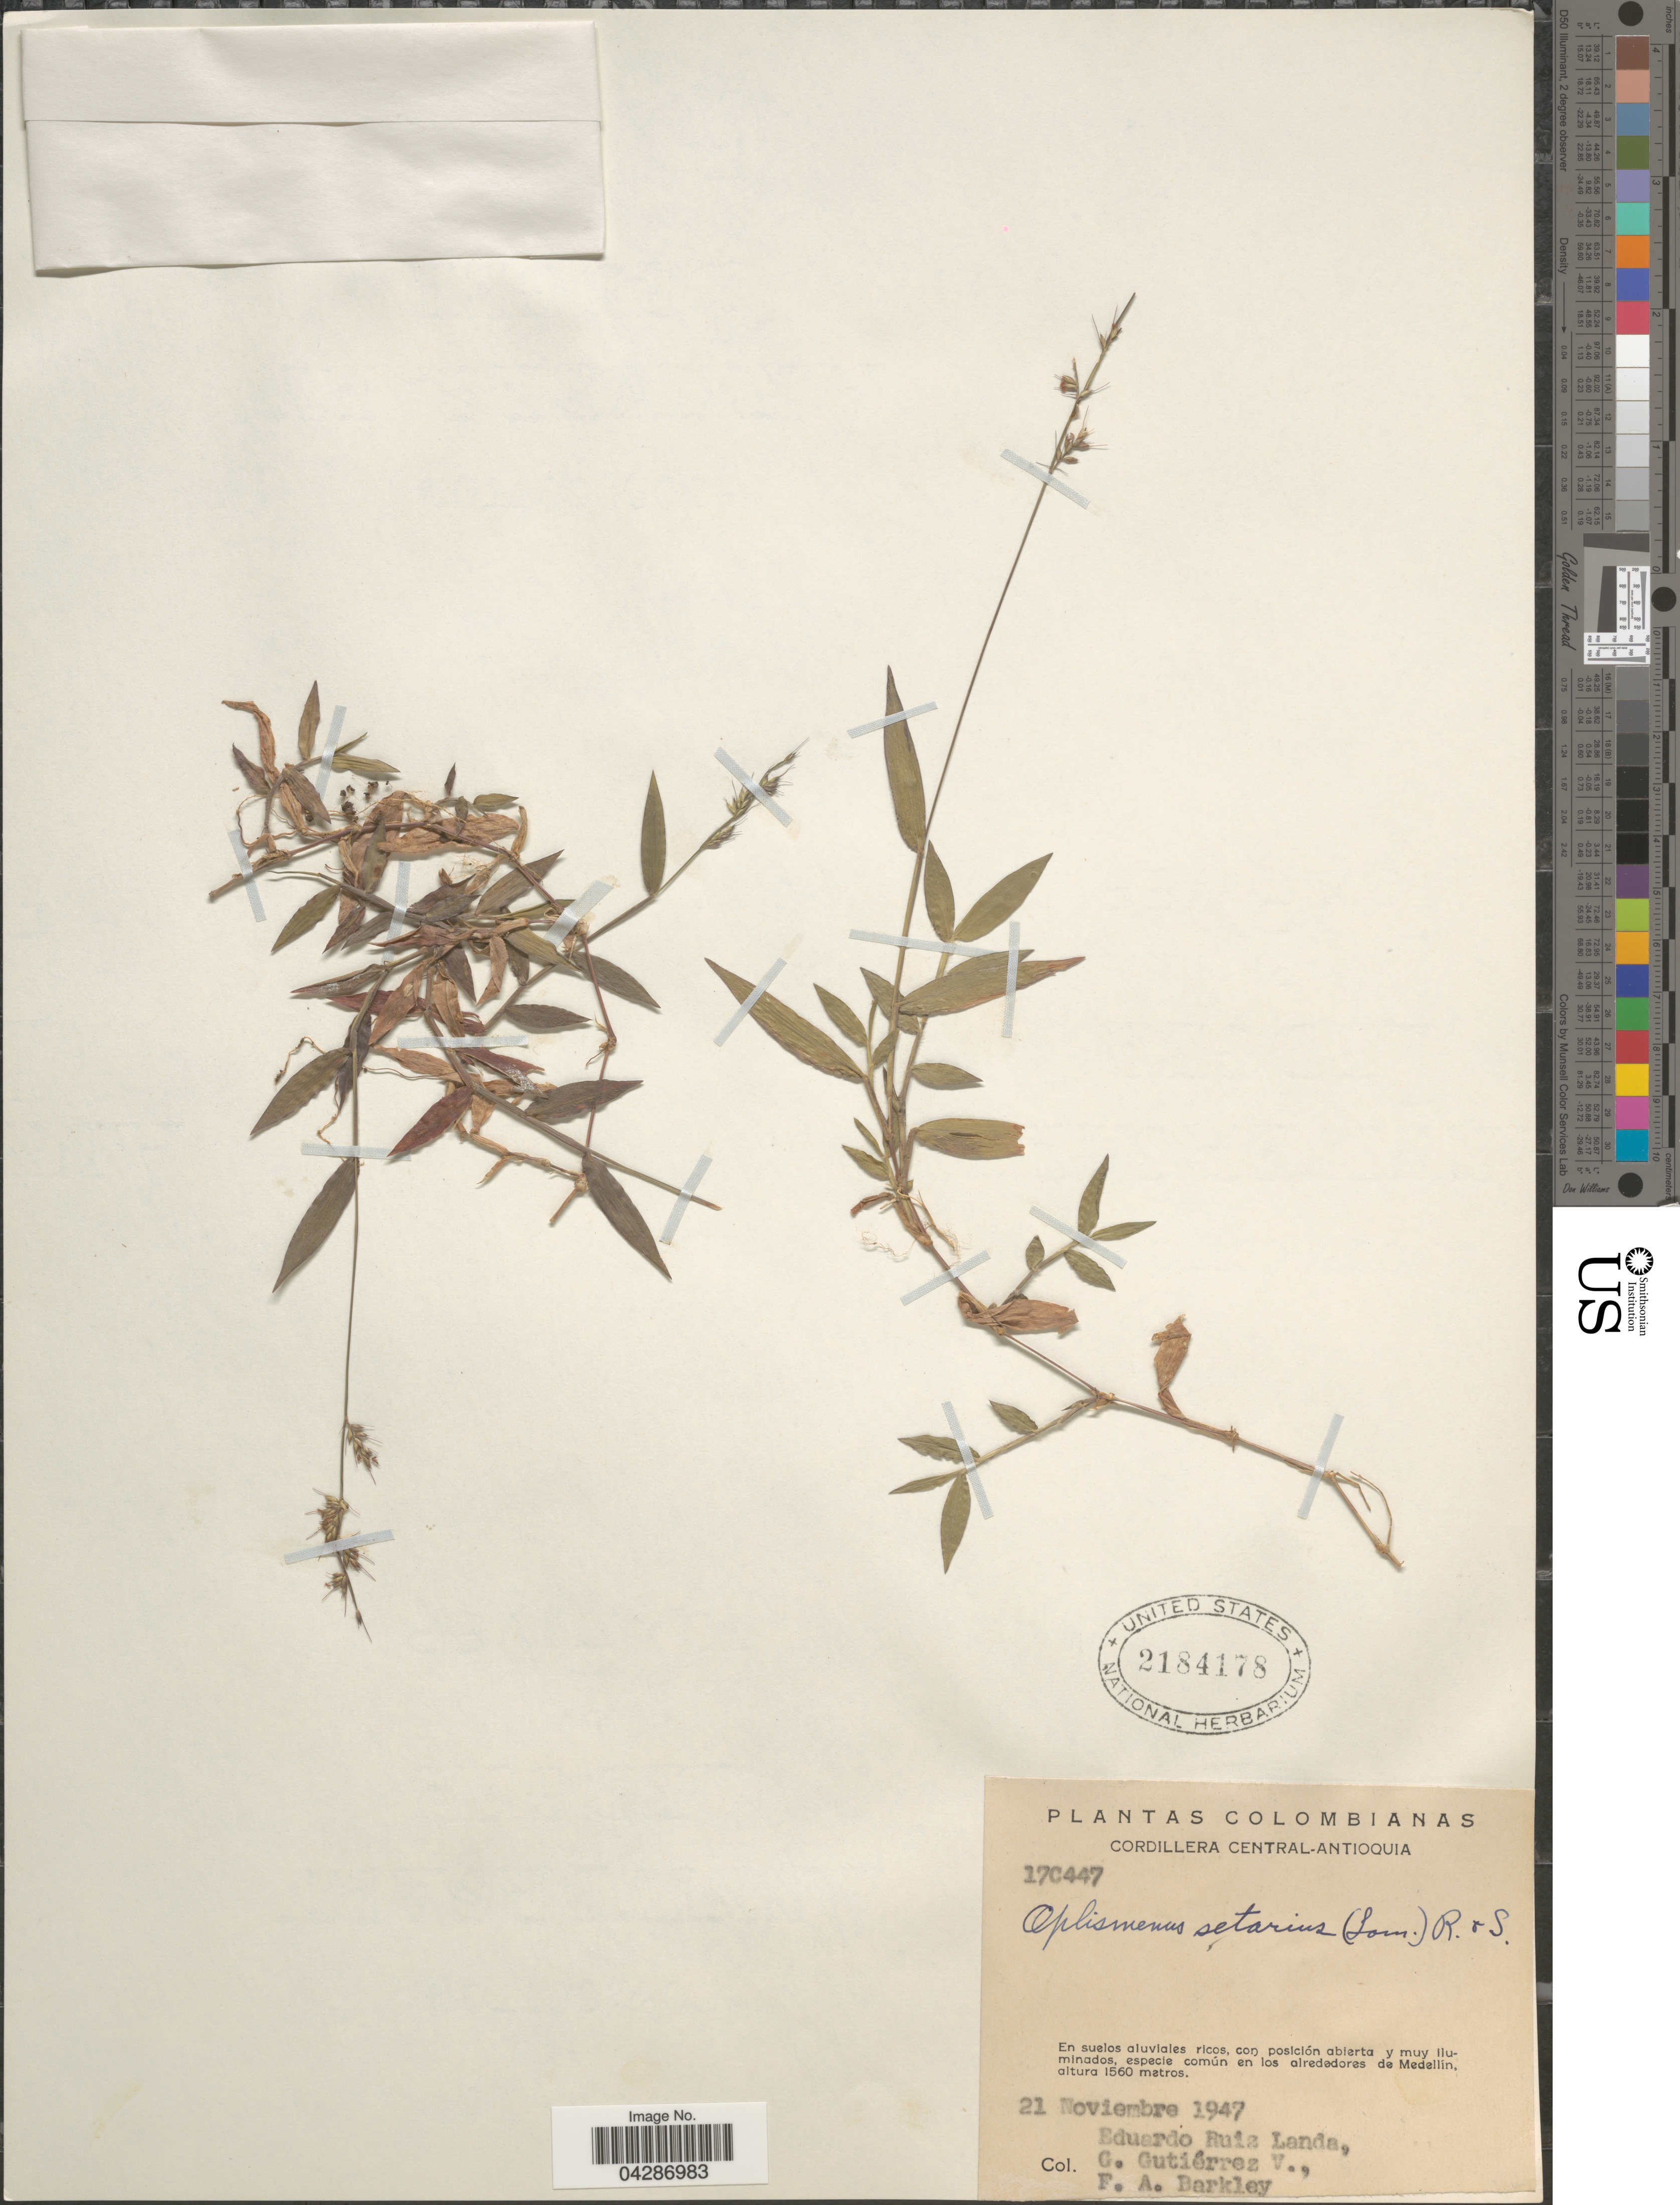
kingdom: Plantae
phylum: Tracheophyta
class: Liliopsida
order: Poales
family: Poaceae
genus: Oplismenus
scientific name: Oplismenus hirtellus subsp. setarius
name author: (Lam.) Mez ex Ekman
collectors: E. Ruiz Landa, G. Guttierez V. & F. A. Barkley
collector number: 17C447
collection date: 1947-11-21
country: Colombia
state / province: Antioquia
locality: Colombianas. Cordilleras Central-Antioquia. En suelos aluviales ricos, con posición abierta y muy iluminados, especie común en los alrededores de Medellín.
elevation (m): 1560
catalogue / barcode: US 2184178